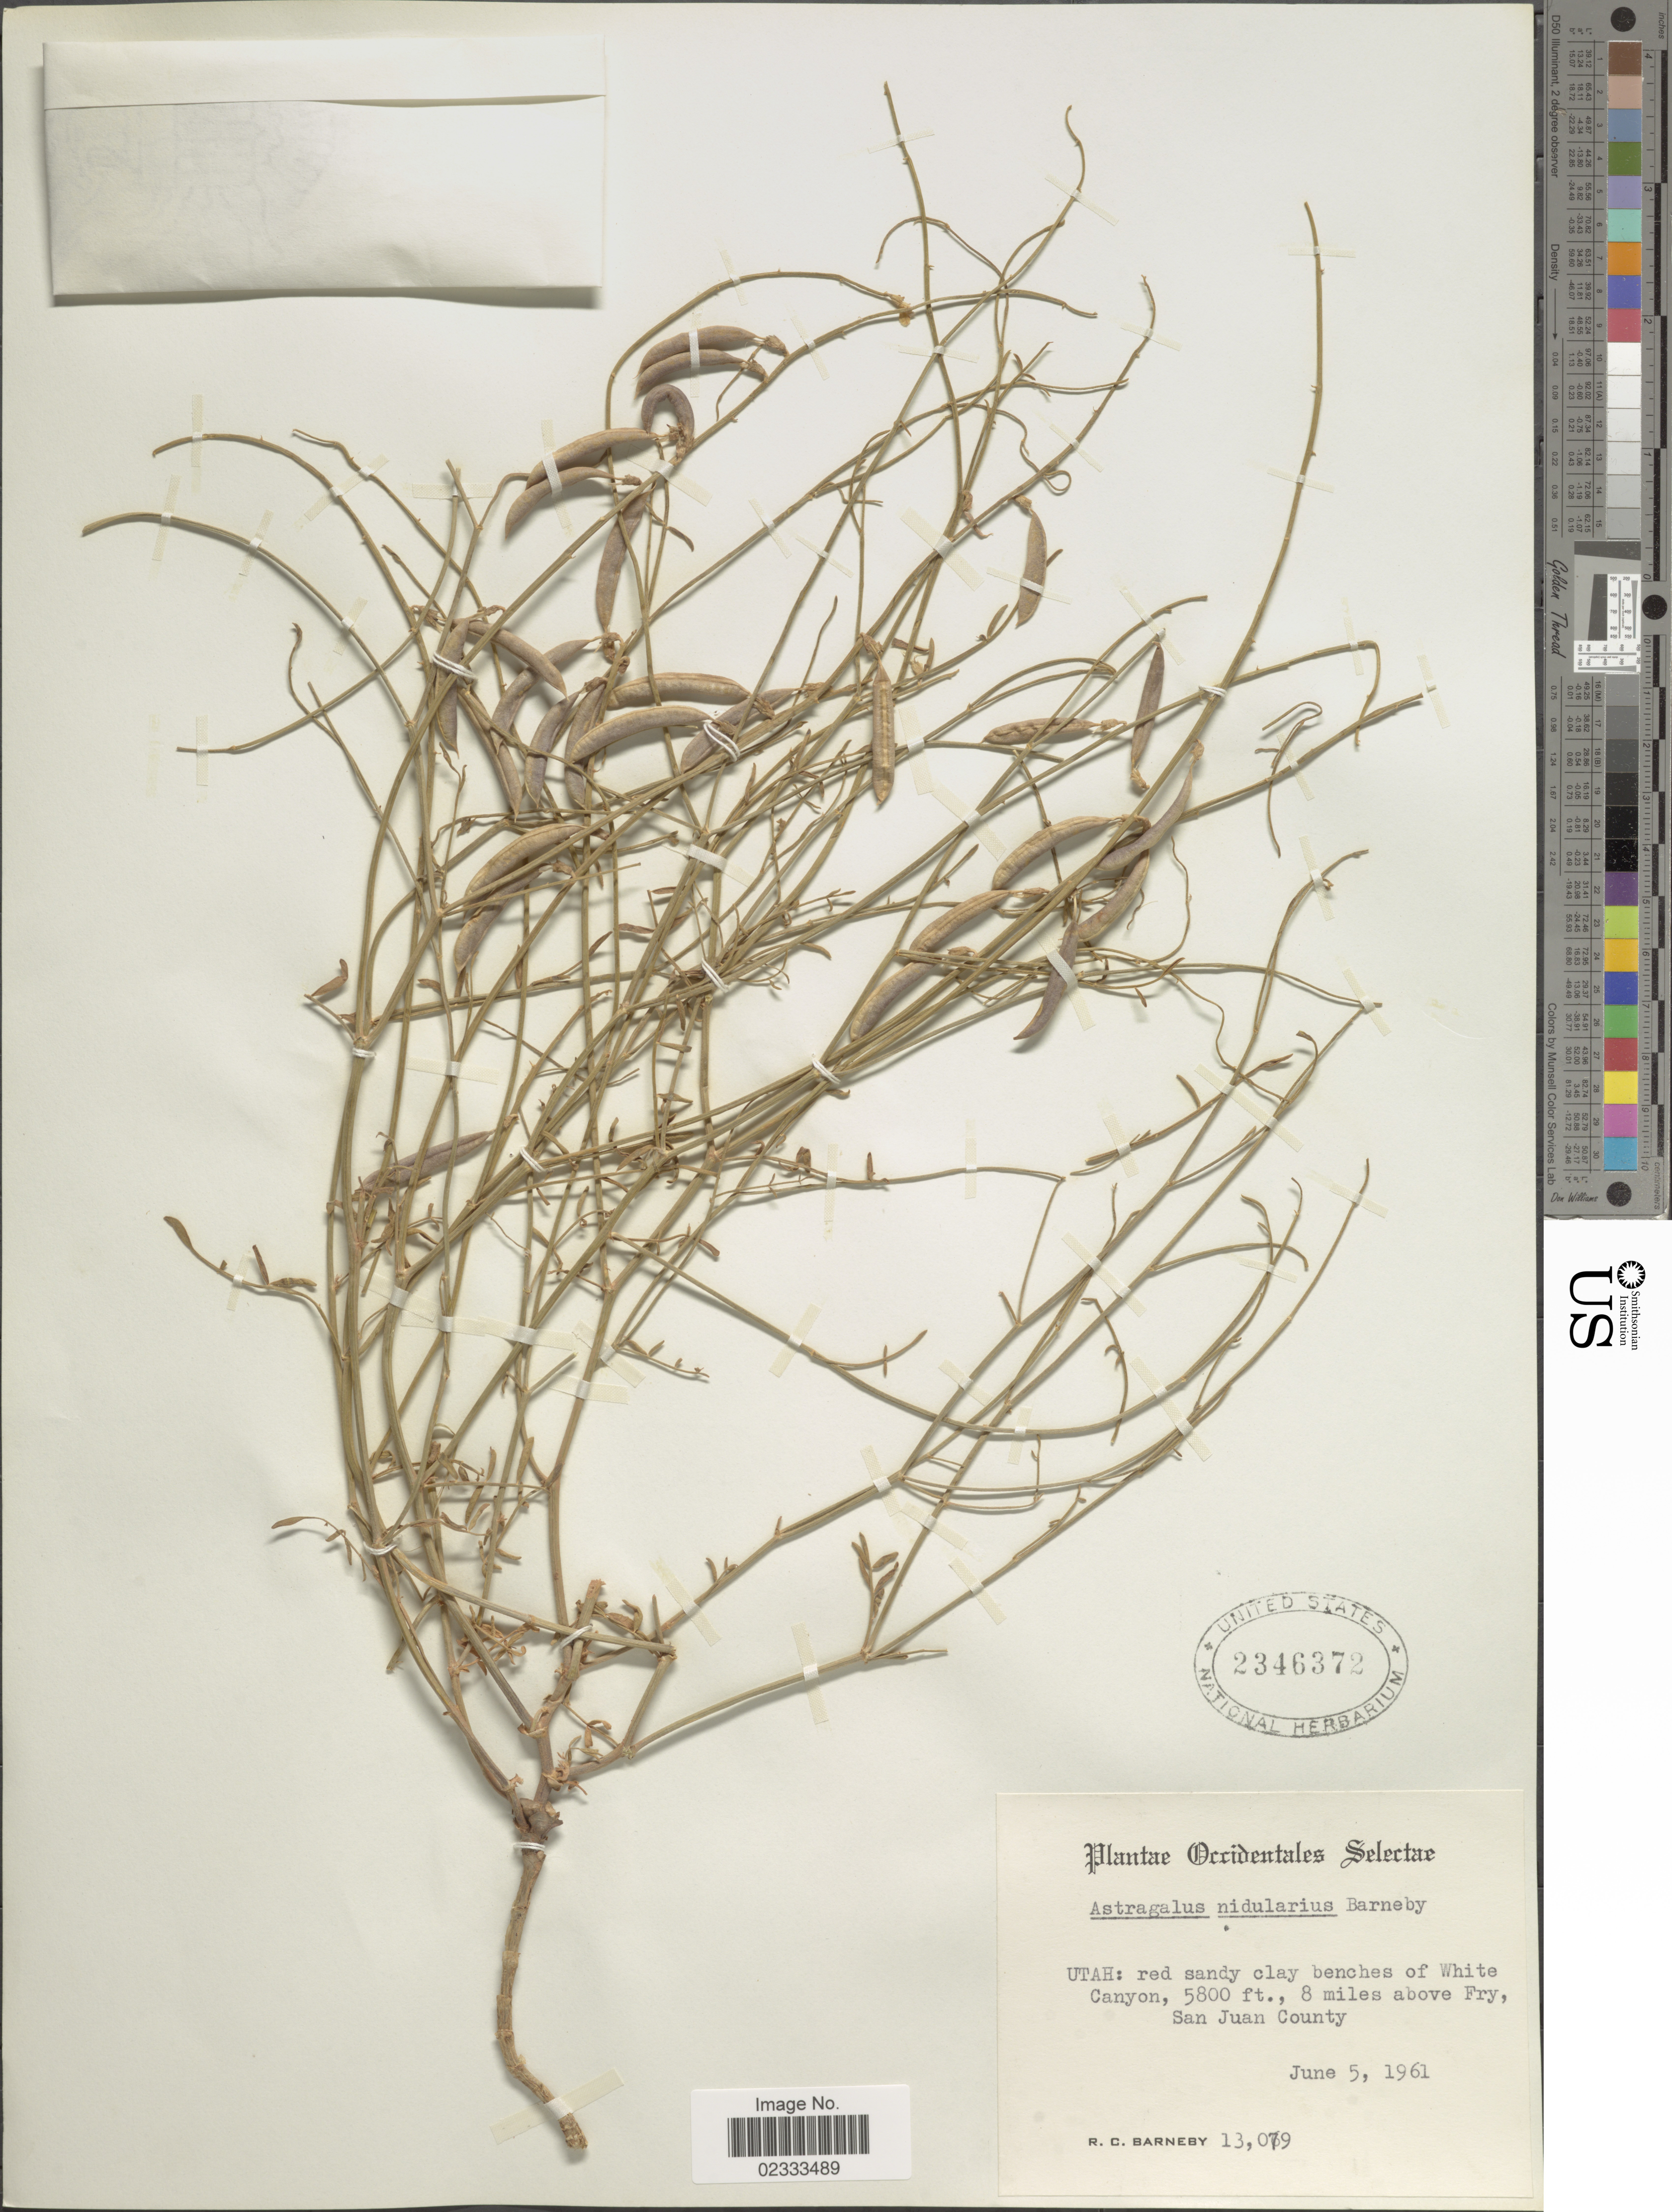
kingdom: Plantae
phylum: Tracheophyta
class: Magnoliopsida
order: Fabales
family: Fabaceae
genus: Astragalus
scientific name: Astragalus nidularius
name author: Barneby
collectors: R. C. Barneby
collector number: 13079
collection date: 1961-06-05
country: United States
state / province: Utah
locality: Red sandy clay benches of White Canyon, 8 miles above Fry, San Juan County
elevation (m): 1768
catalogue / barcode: US 2346372